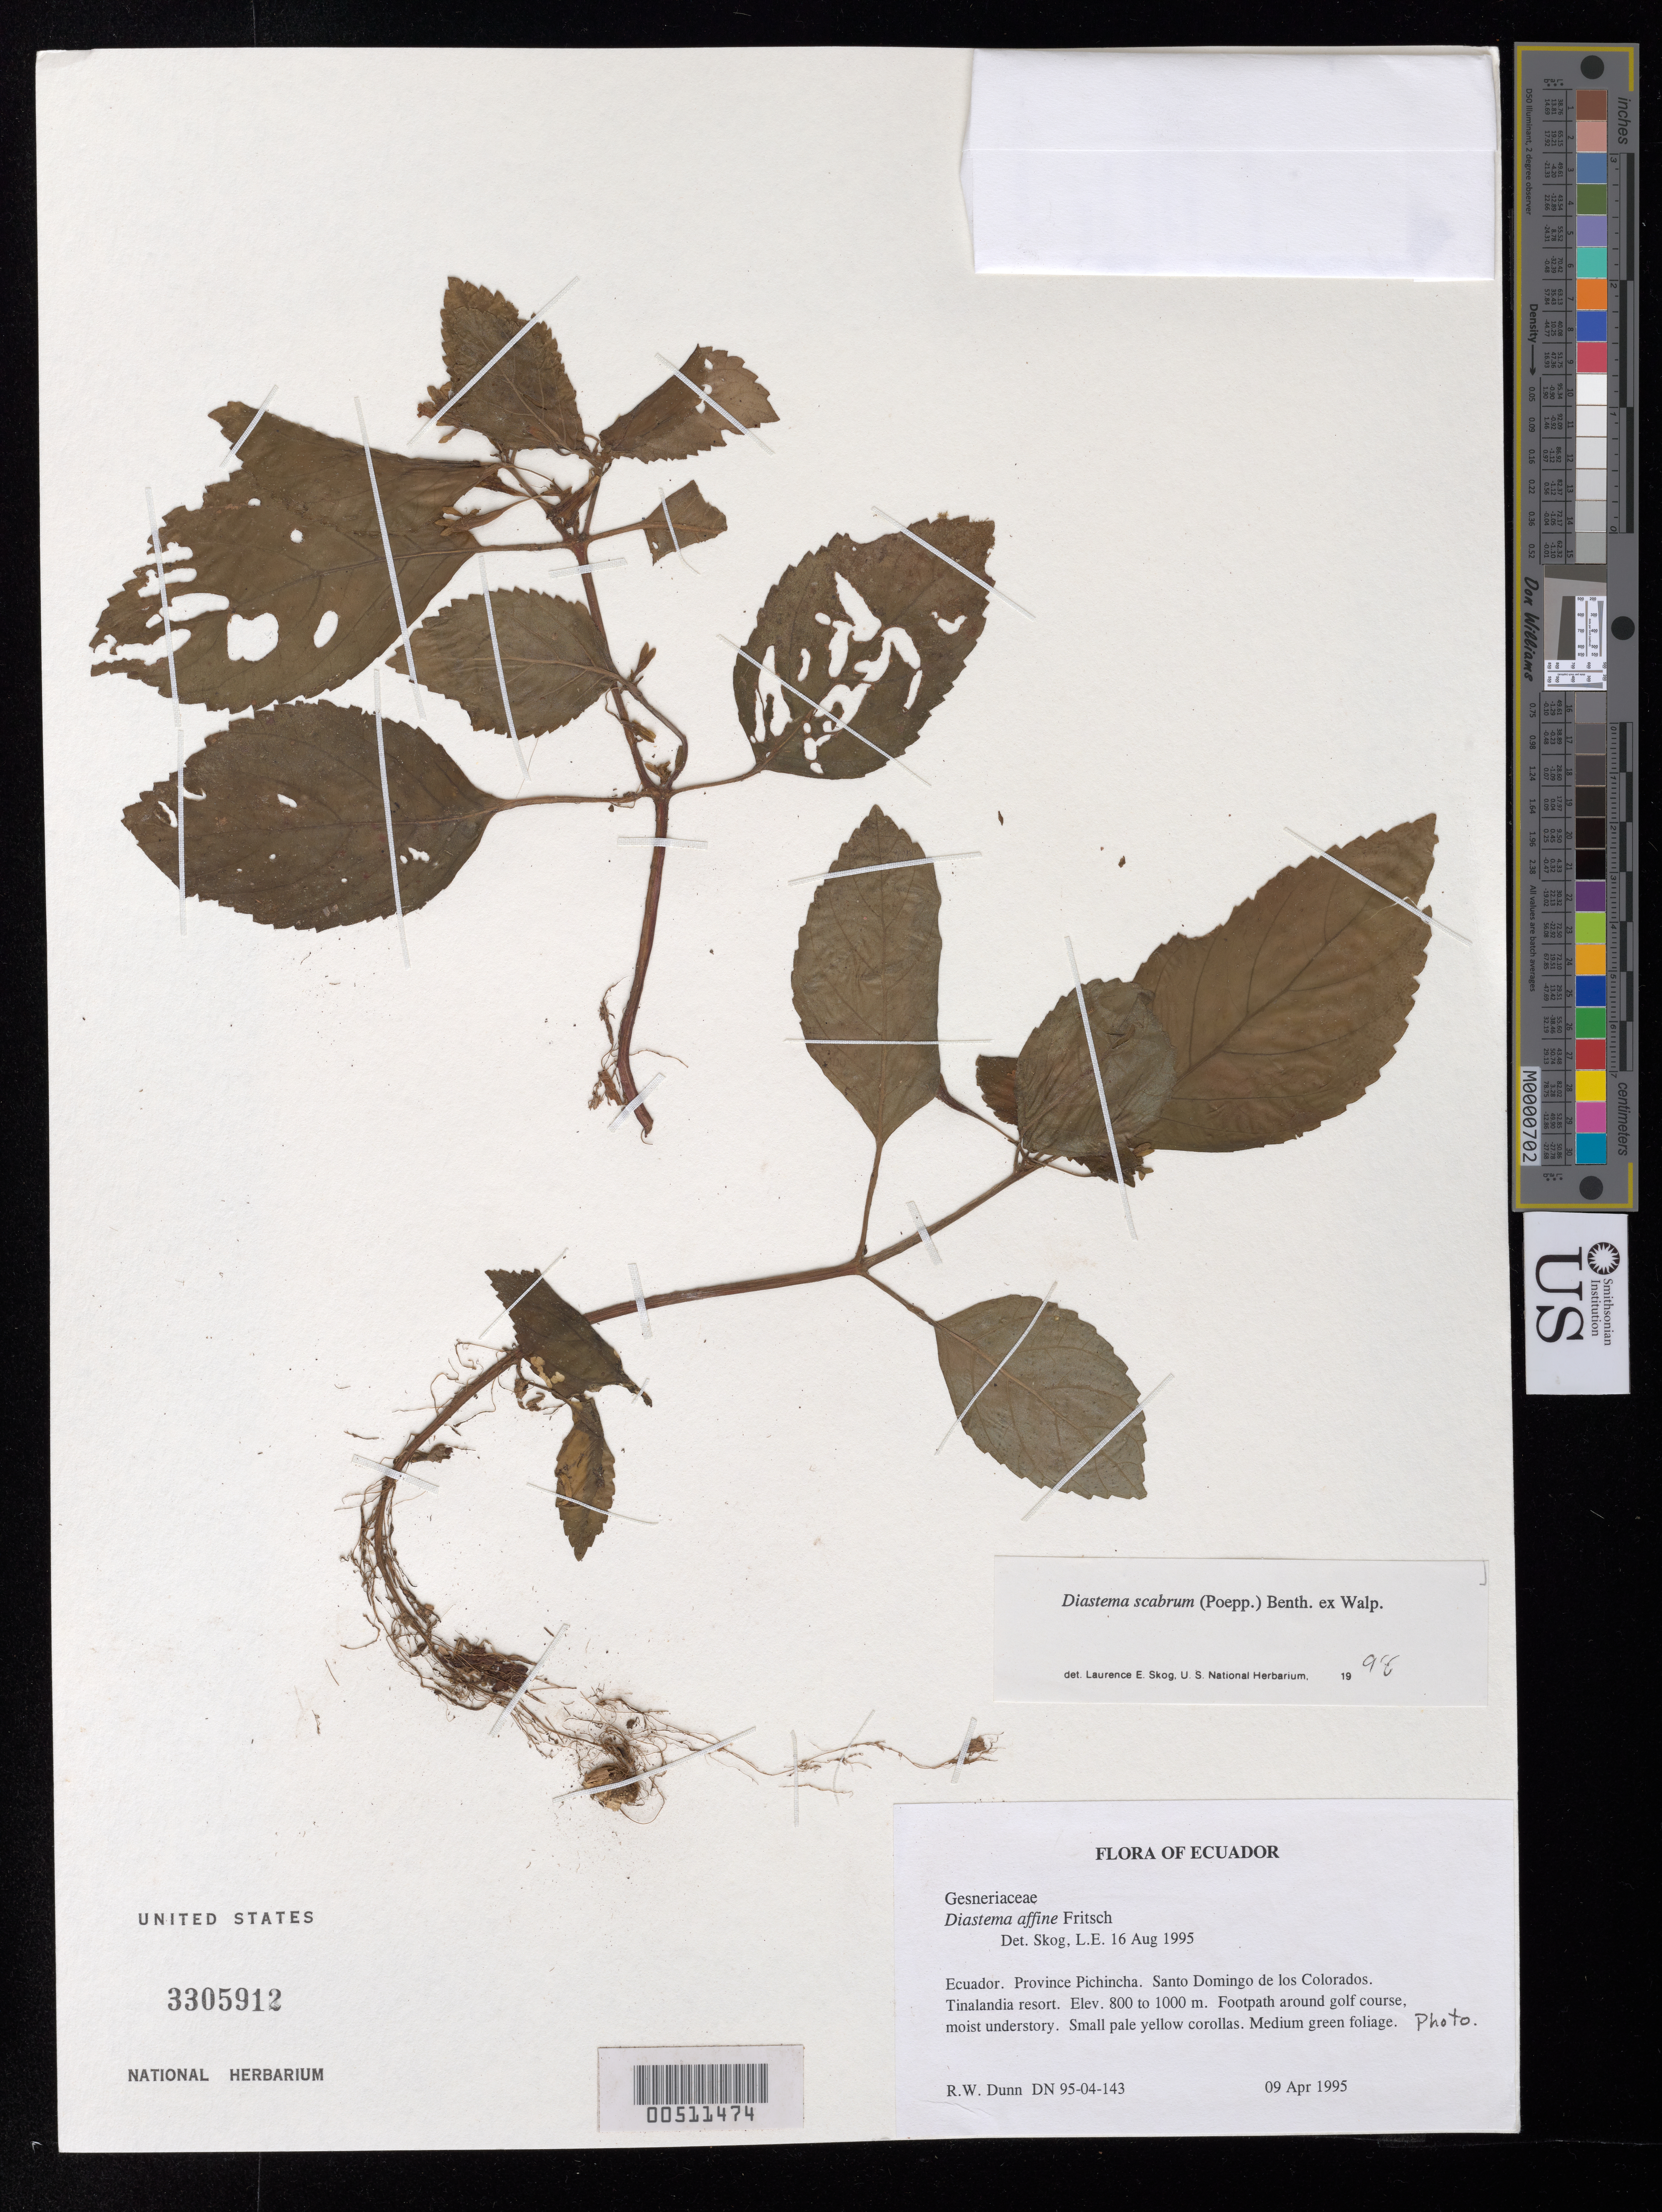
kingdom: Plantae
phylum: Tracheophyta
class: Magnoliopsida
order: Lamiales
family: Gesneriaceae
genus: Diastema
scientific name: Diastema scabrum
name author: (Poepp.) Benth. ex Walp.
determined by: Skog, Laurence E.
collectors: R. Dunn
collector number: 9504143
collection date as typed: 09 Apr 1995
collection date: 1995-04-09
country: Ecuador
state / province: Pichincha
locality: Santo Domingo de los Colorados, Tinalandia resort. Footpath around golf course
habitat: Moist understory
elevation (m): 800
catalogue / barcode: US 3305912